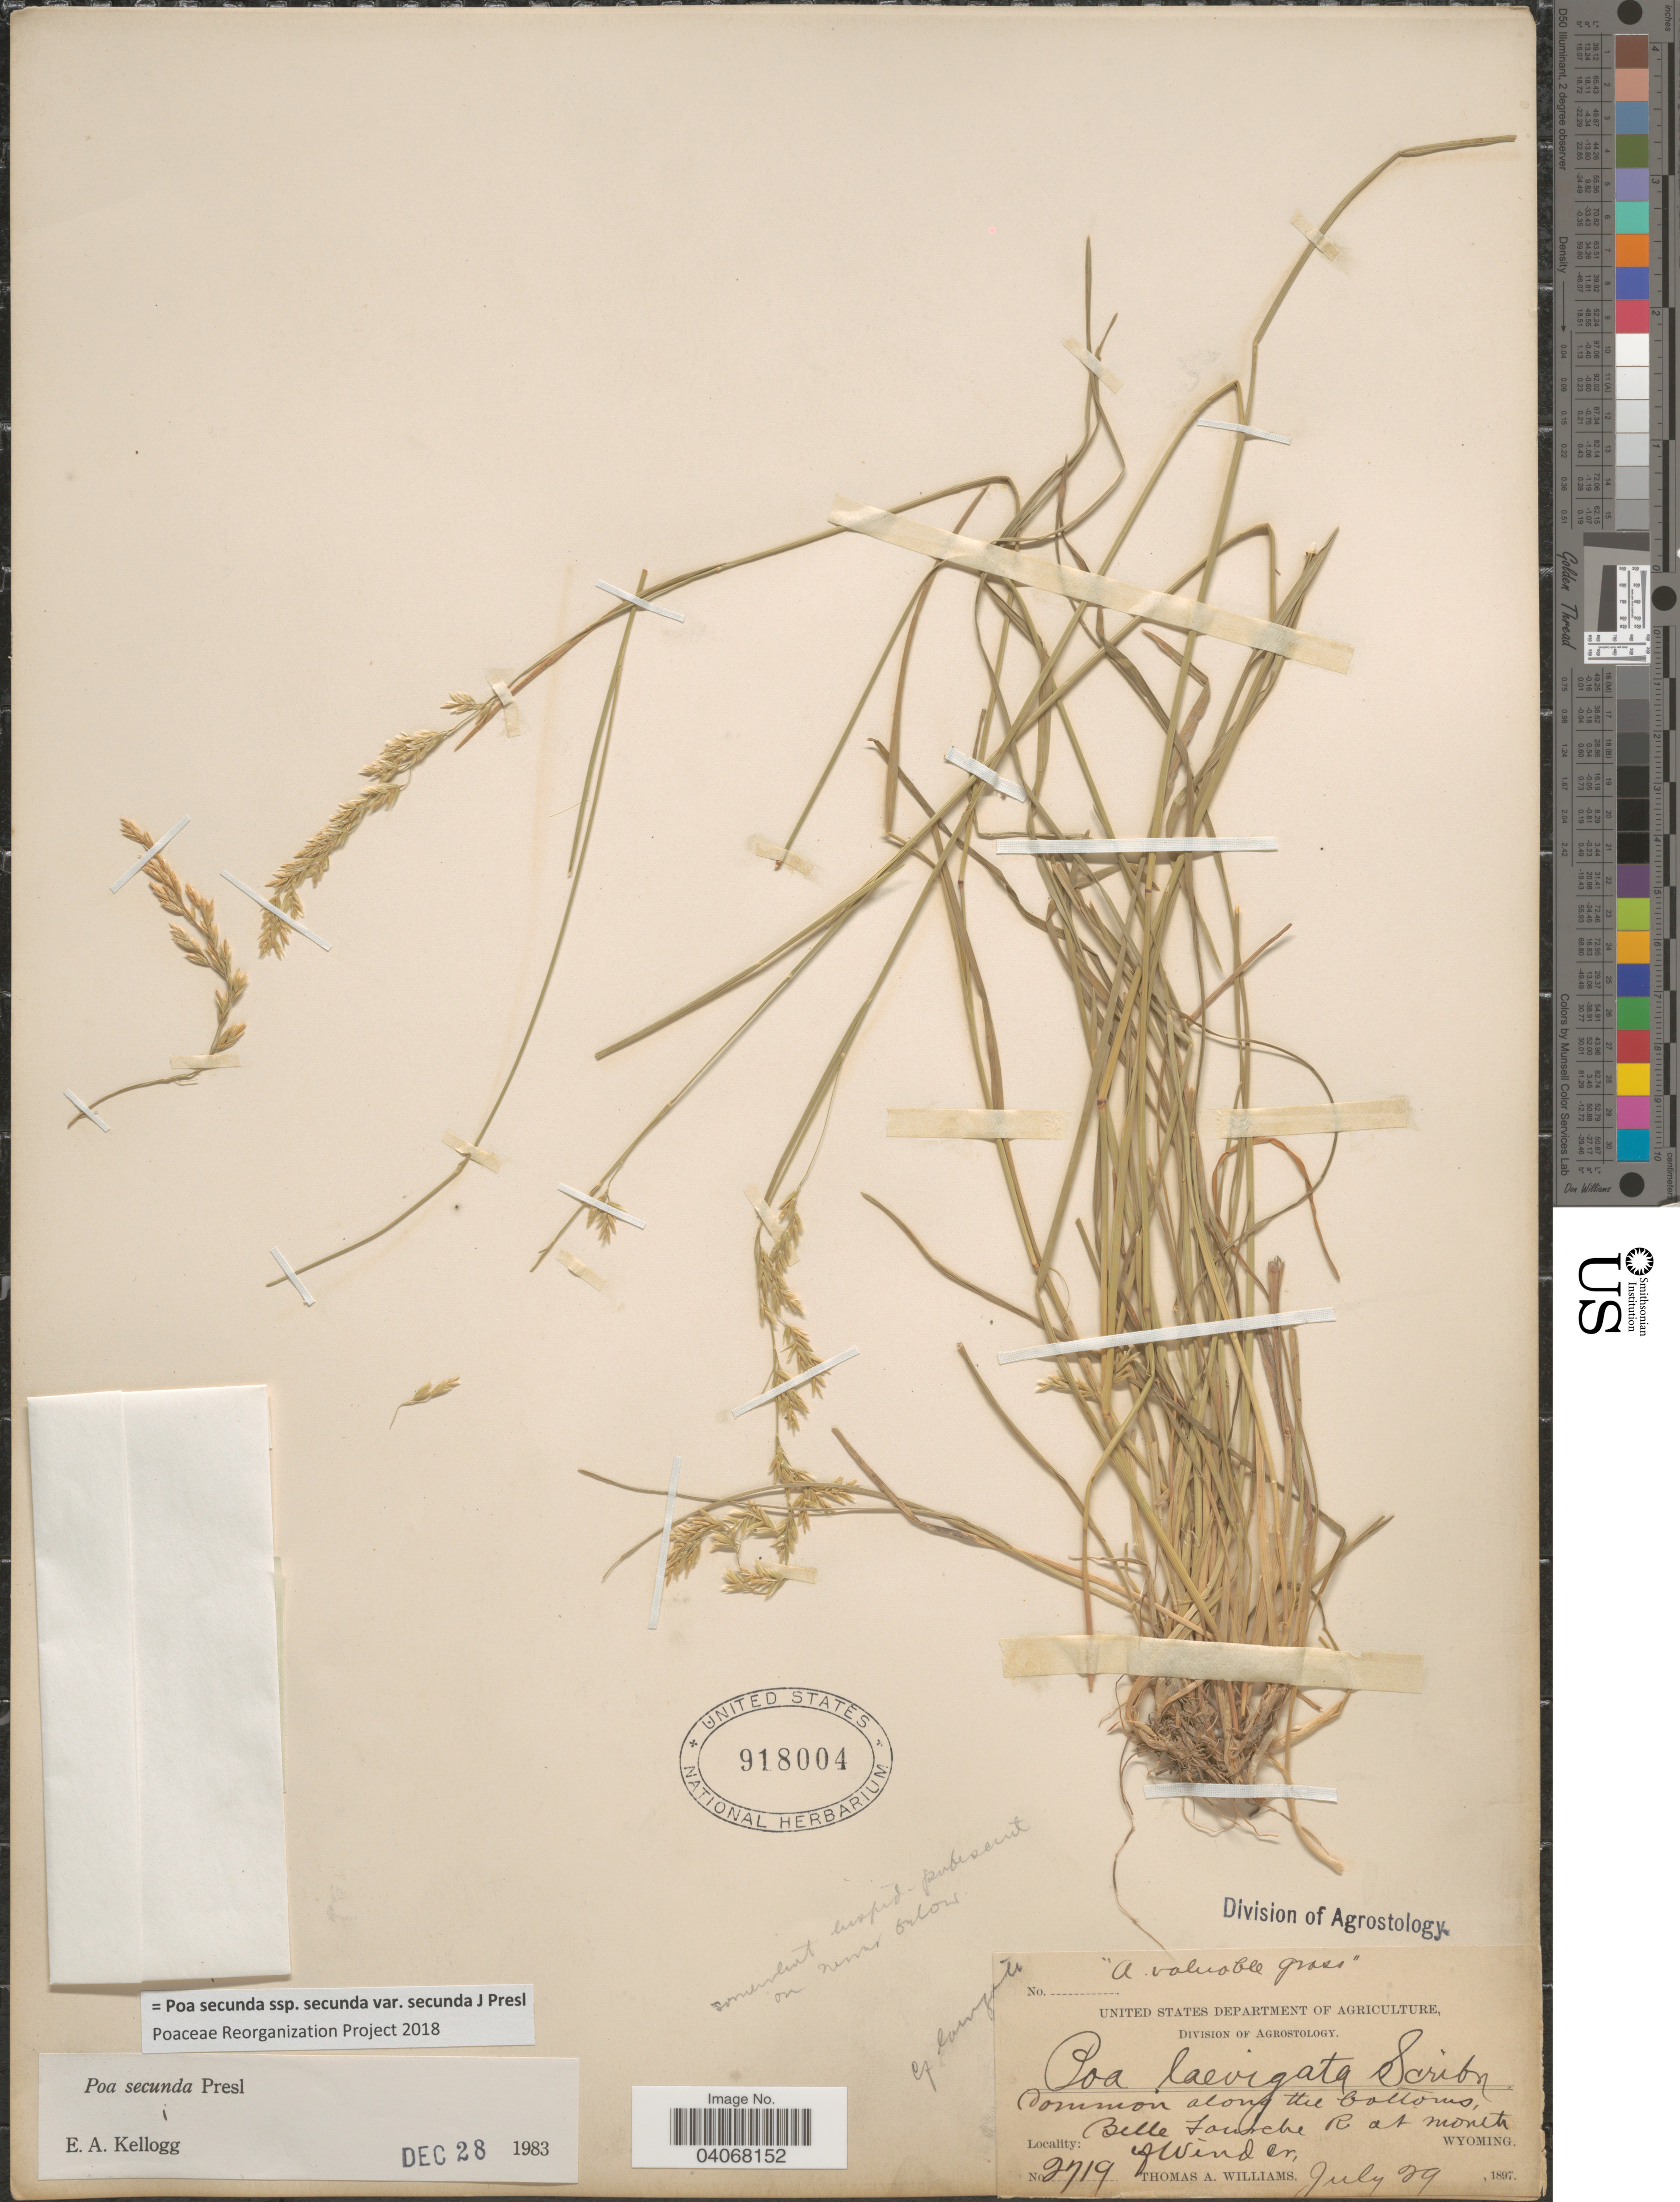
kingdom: Plantae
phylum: Tracheophyta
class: Liliopsida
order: Poales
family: Poaceae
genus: Poa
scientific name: Poa secunda subsp. secunda var. secunda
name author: J. Presl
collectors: T. A. Williams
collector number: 2719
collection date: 1897-07-29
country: United States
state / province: Wyoming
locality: Belle Fourche R at mouth of Wind Cr.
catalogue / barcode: US 918004